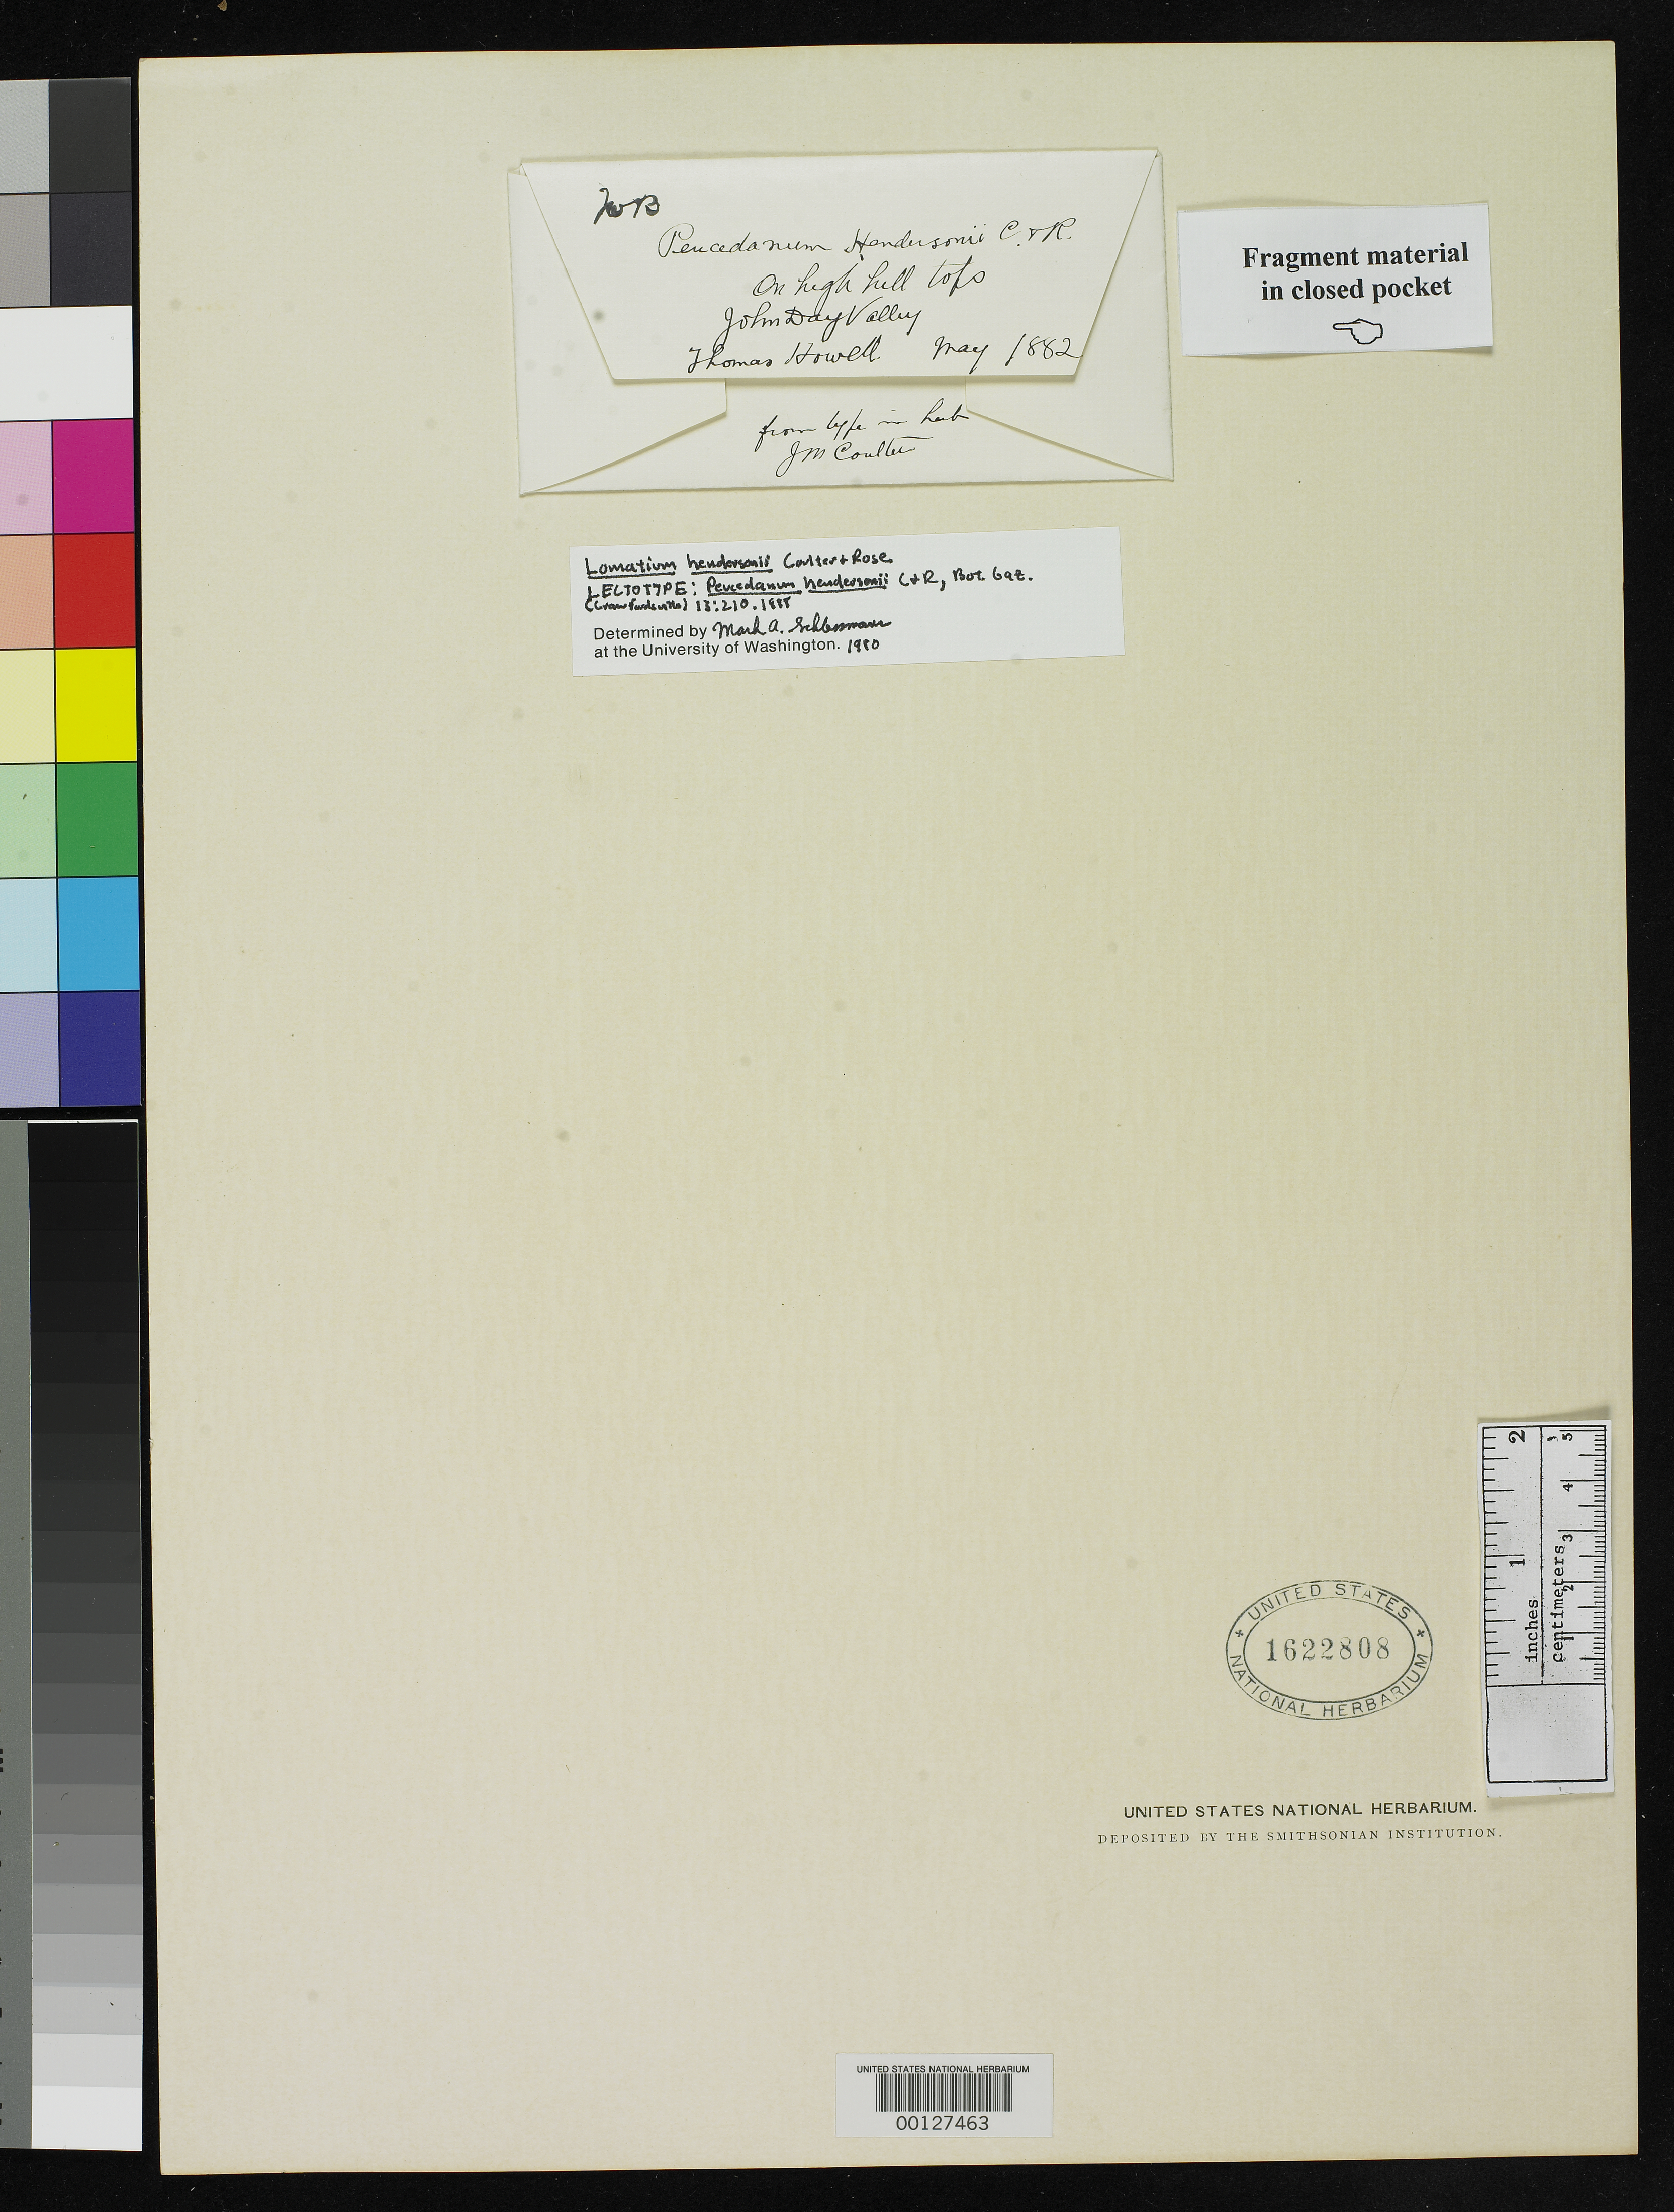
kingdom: Plantae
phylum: Tracheophyta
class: Magnoliopsida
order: Apiales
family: Apiaceae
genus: Peucedanum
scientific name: Peucedanum hendersonii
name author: J.M. Coult. & Rose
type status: Syntype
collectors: T. J. Howell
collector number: B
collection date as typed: May 1882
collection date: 1882-05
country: United States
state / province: Oregon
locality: John Day Valley.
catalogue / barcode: US 1622808